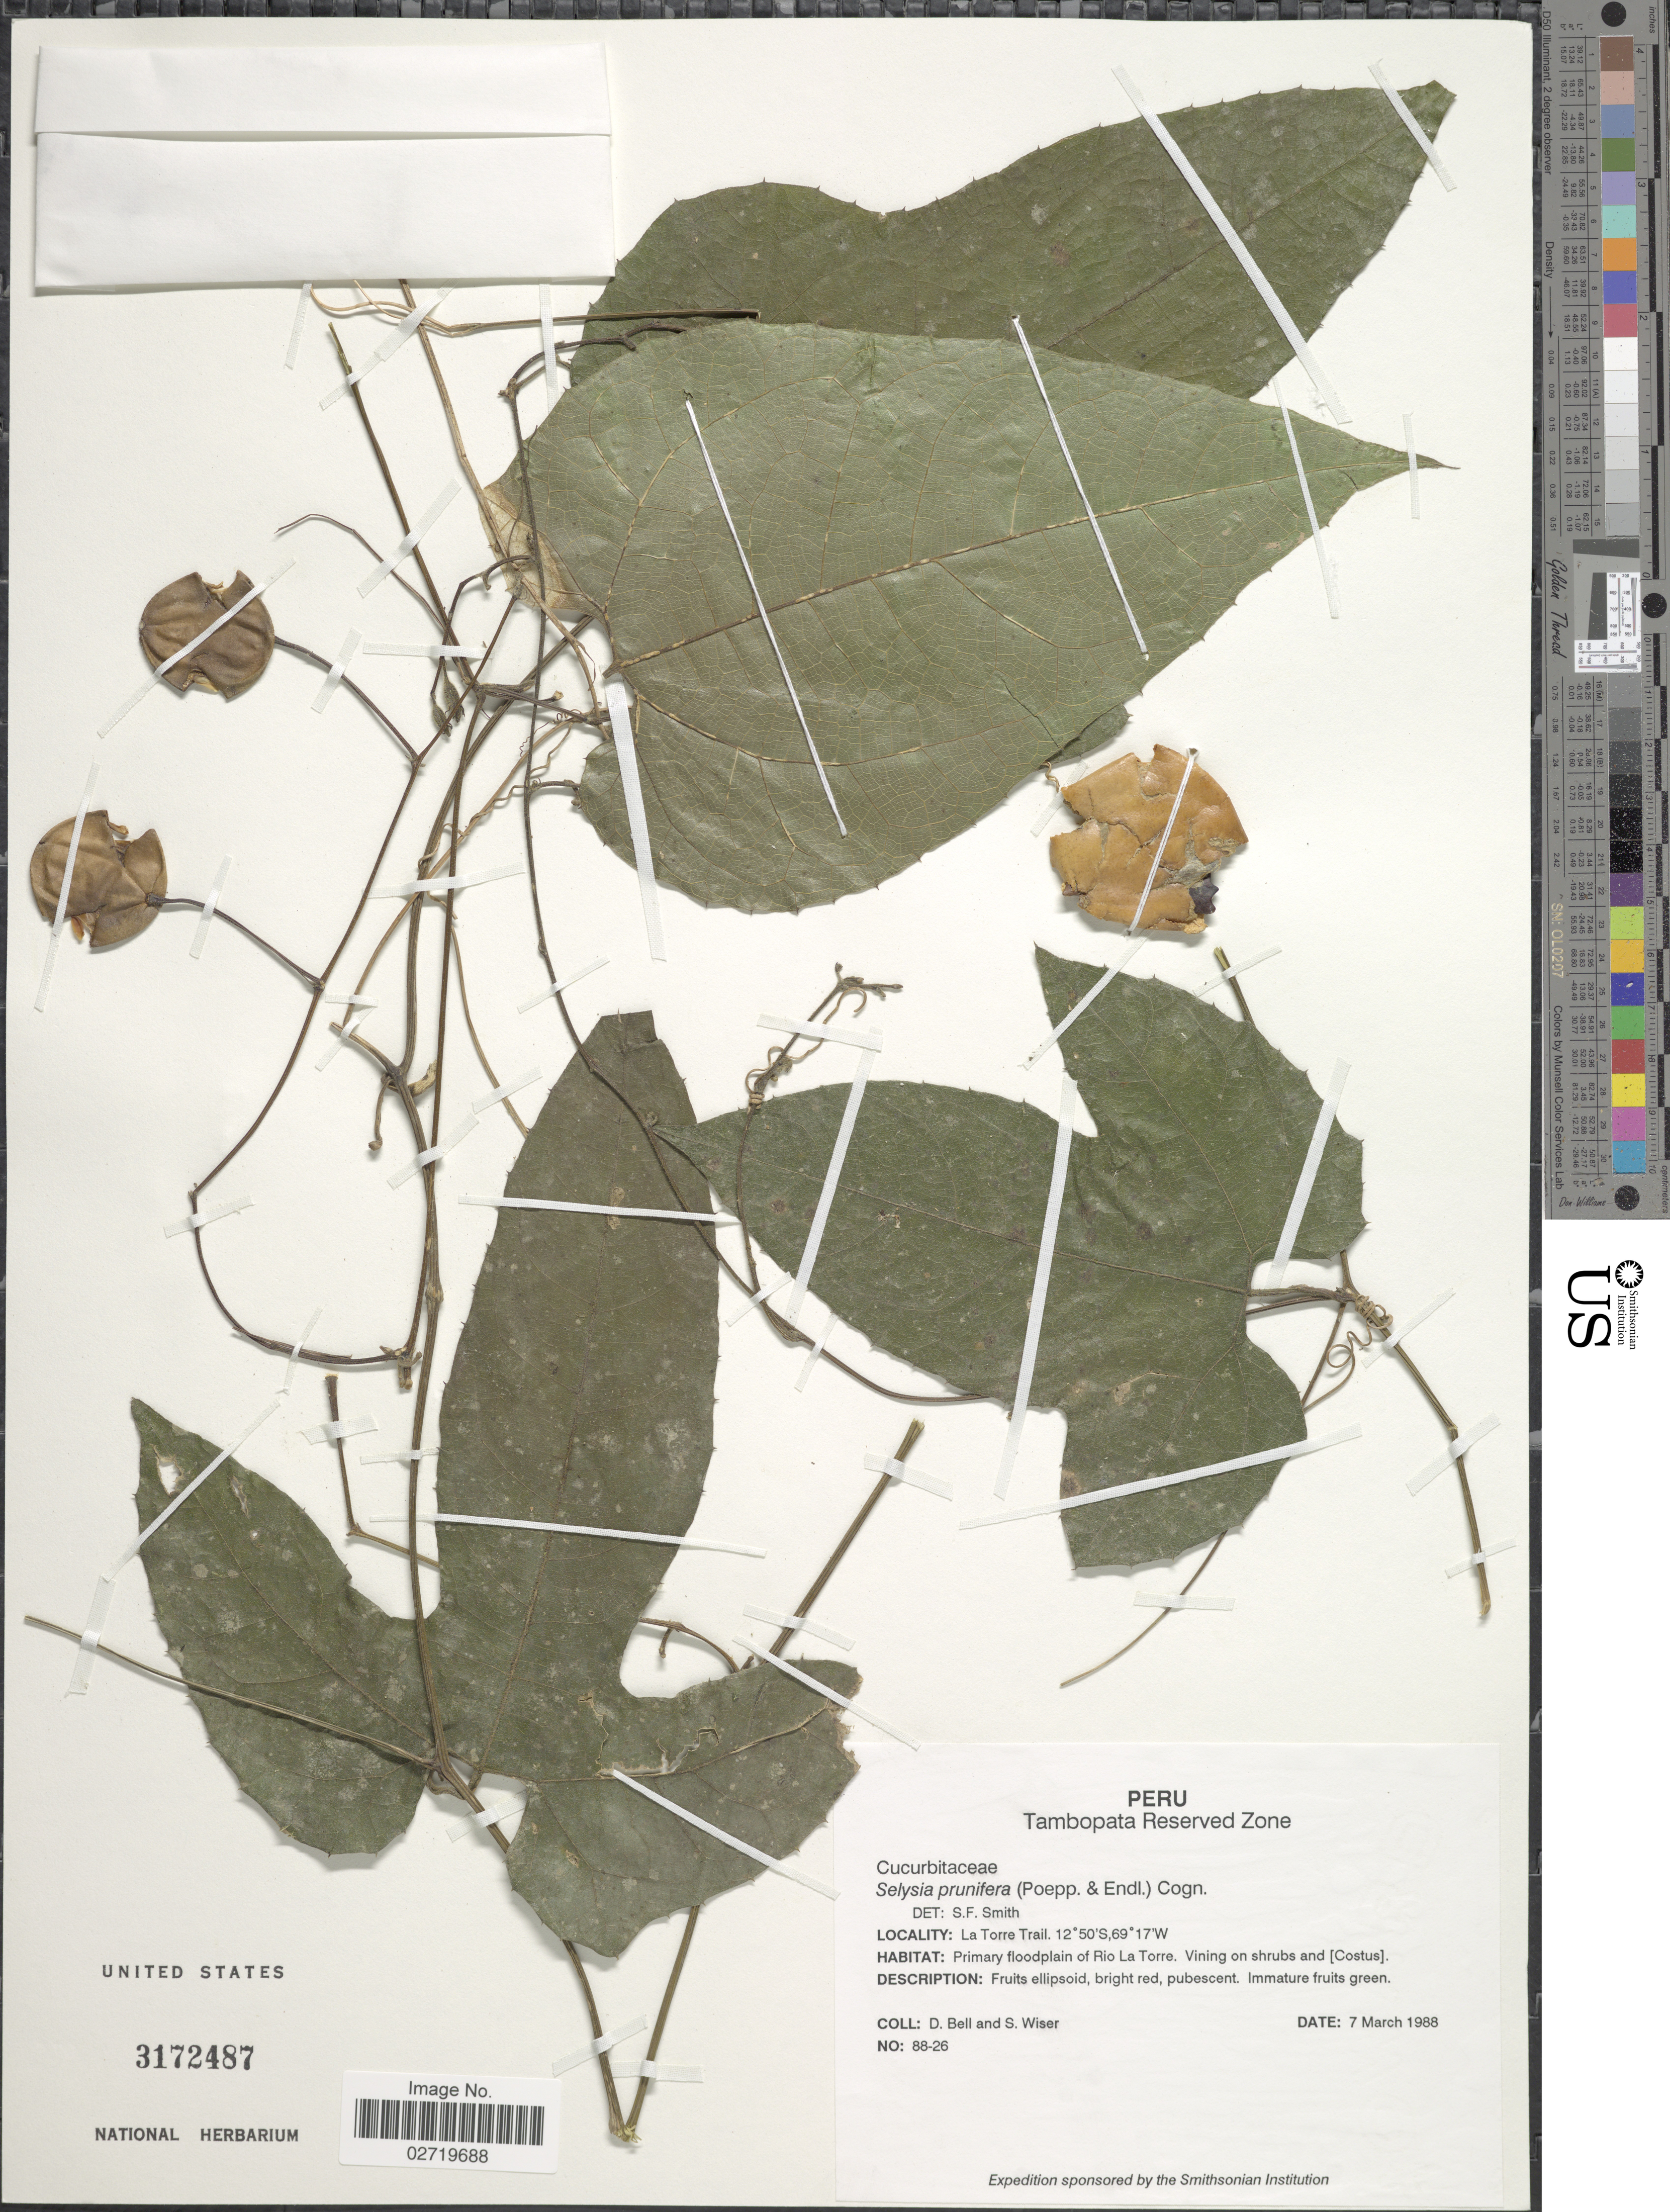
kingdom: Plantae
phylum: Tracheophyta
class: Magnoliopsida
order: Cucurbitales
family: Cucurbitaceae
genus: Selysia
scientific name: Selysia prunifera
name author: (Poepp. & Endl.) Cogn.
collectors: D. A. Bell & S. Wiser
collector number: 88-26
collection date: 1988-03-07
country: Peru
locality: Tambopata Reserved Zone. La Torre Trail.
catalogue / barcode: US 3172487